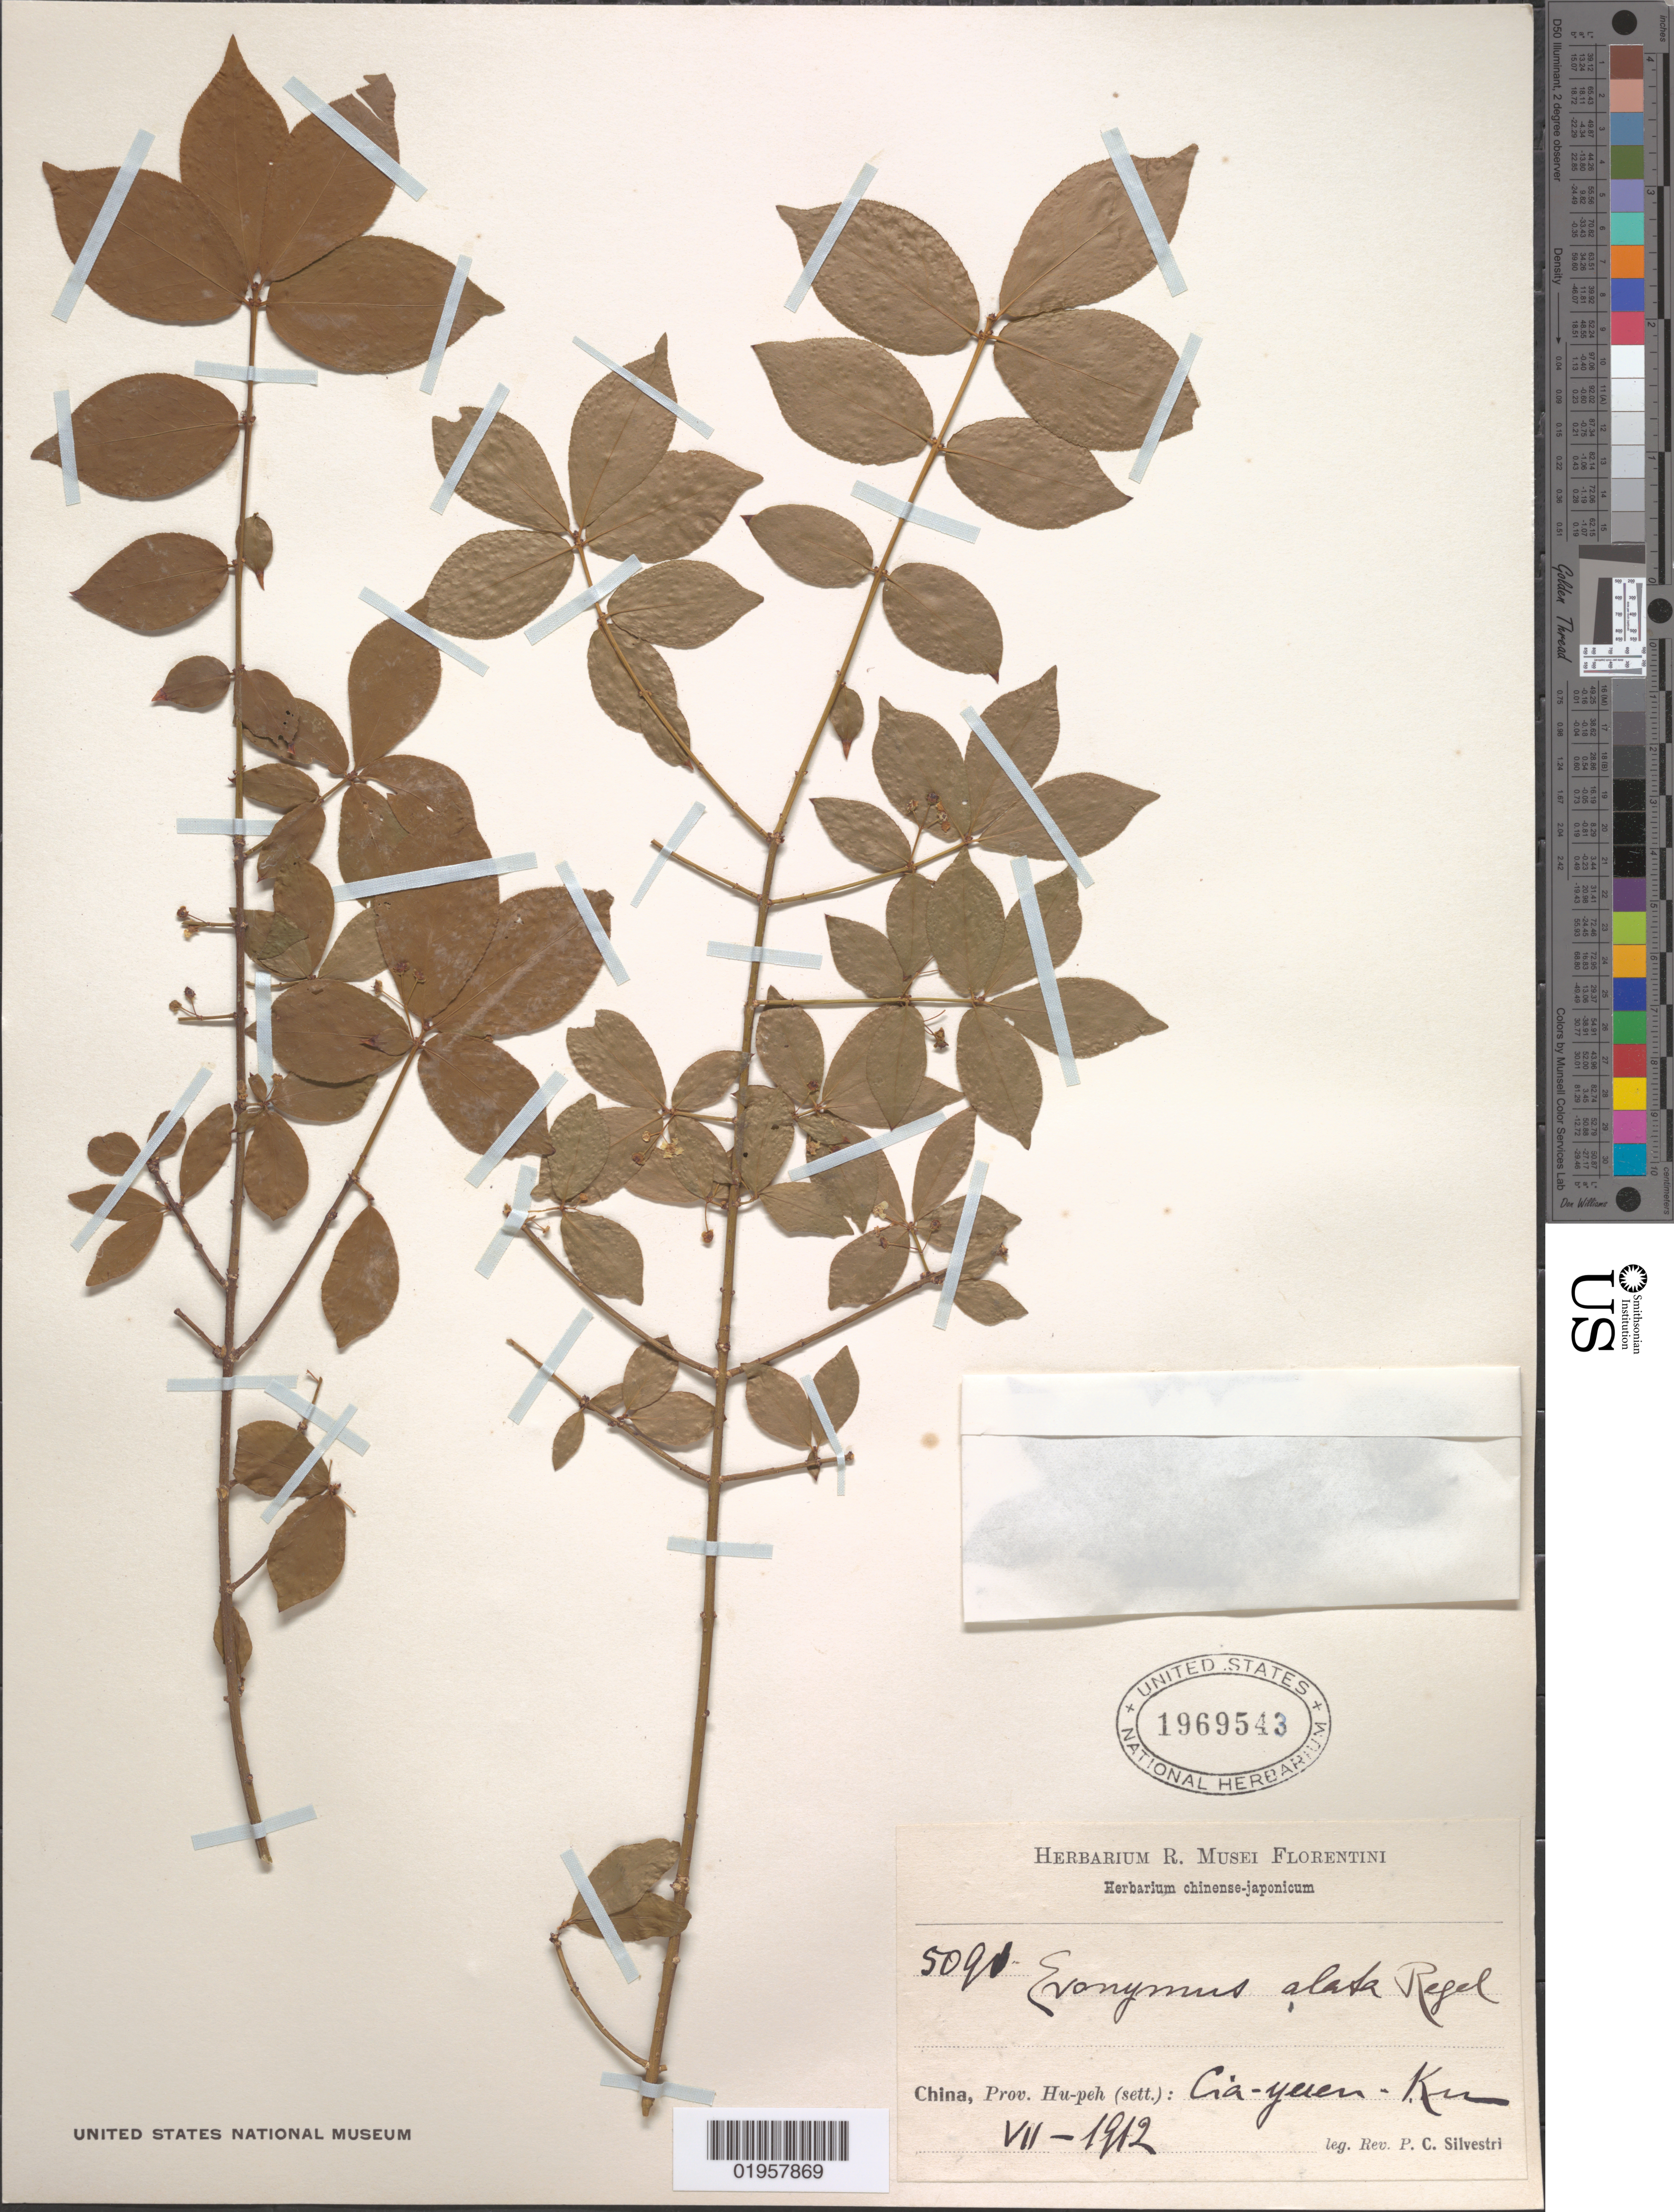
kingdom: Plantae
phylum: Tracheophyta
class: Magnoliopsida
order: Celastrales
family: Celastraceae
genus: Euonymus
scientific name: Euonymus alatus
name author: (Thunb.) Siebold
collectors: P. Silvestri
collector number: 5091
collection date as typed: VII - 1912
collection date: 1912-07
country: China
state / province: Hubei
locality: Hupeh [Hubei]. Cia-yuen-Ku [?]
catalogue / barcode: US 1969543